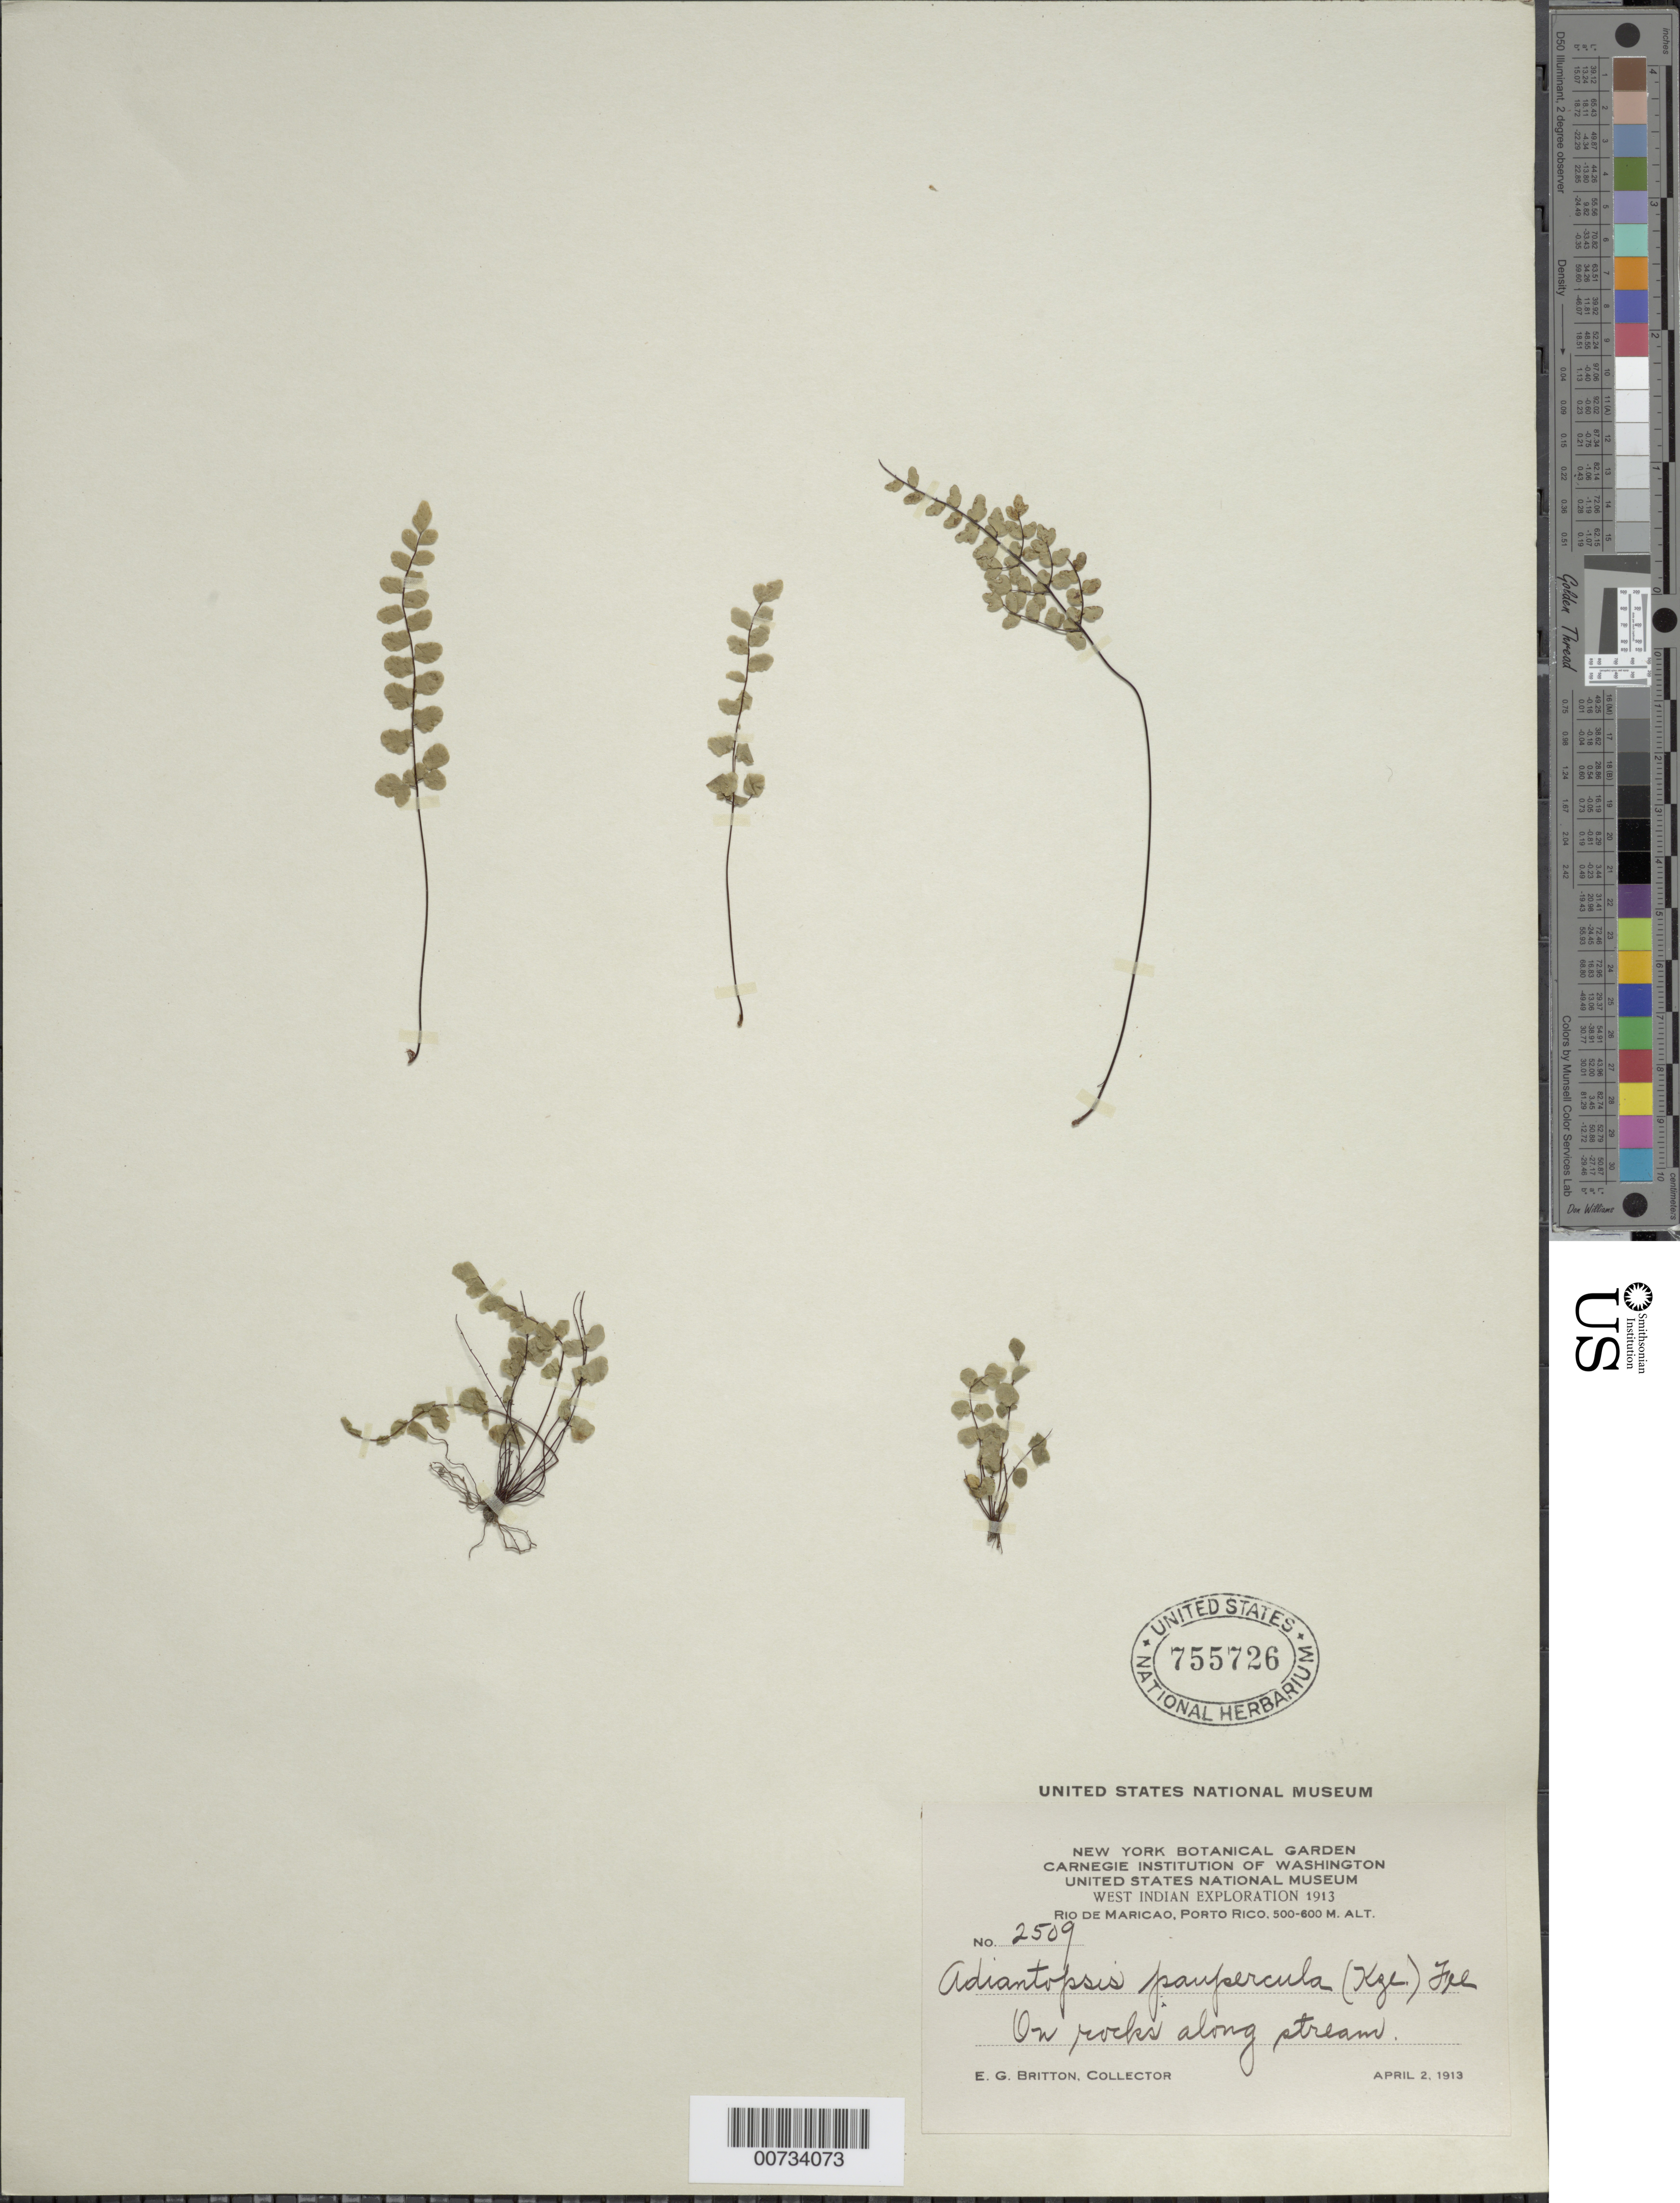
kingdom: Plantae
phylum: Tracheophyta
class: Polypodiopsida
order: Polypodiales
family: Pteridaceae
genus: Adiantopsis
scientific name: Adiantopsis paupercula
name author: (Kunze) Fée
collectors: E. G. Britton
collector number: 2509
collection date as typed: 02 Apr 1913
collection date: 1913-04-02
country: Puerto Rico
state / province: Maricao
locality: Río Maricao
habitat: On rocks along stream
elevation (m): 500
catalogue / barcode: US 755726